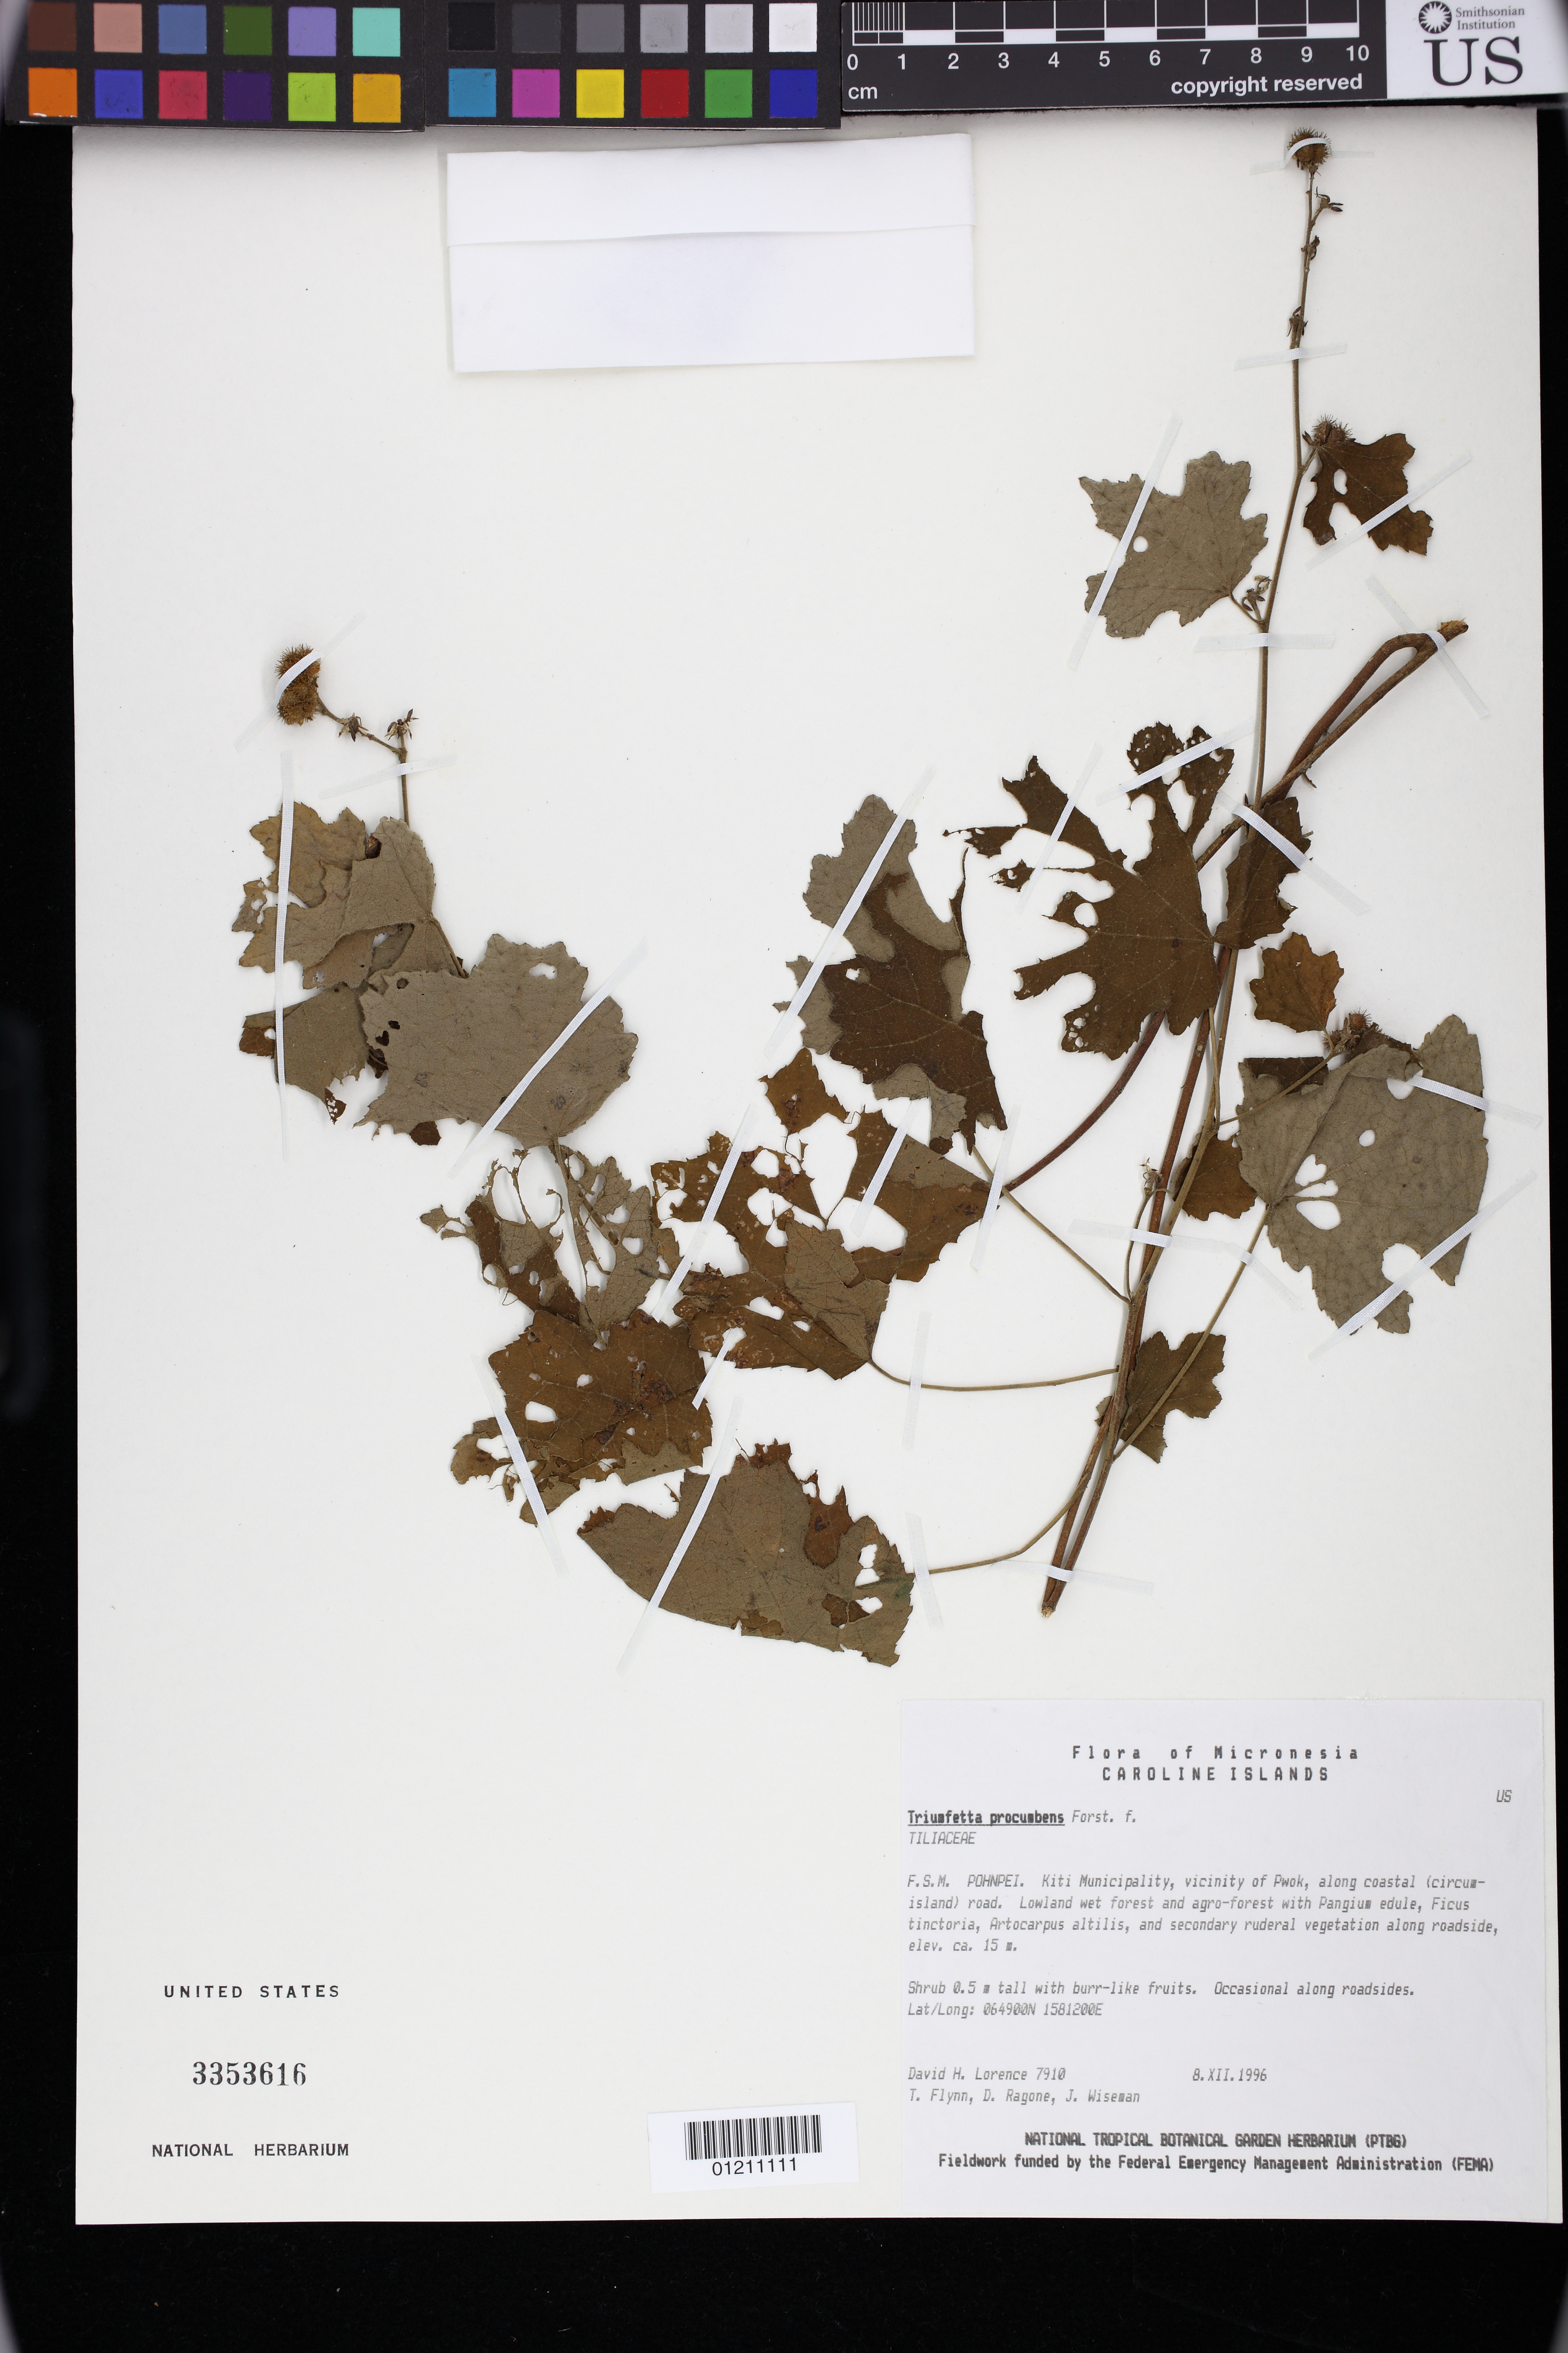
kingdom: Plantae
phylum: Tracheophyta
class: Magnoliopsida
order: Malvales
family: Malvaceae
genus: Triumfetta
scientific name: Triumfetta procumbens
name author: G. Forst.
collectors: D. Lorence, T. W. Flynn, D. Ragone & J. Wiseman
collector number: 7910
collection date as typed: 12 Aug 1996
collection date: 1996-08-12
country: Micronesia, Federated States of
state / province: Pohnpei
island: Pohnpei [Ponape]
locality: Caroline Islands. F.S.M. Pohnpei. Kiti Municipality, vicinity of Pwok, along coastal (circum-island) road. Lowland wet forest and agro-forest.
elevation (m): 15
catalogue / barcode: US 3353616